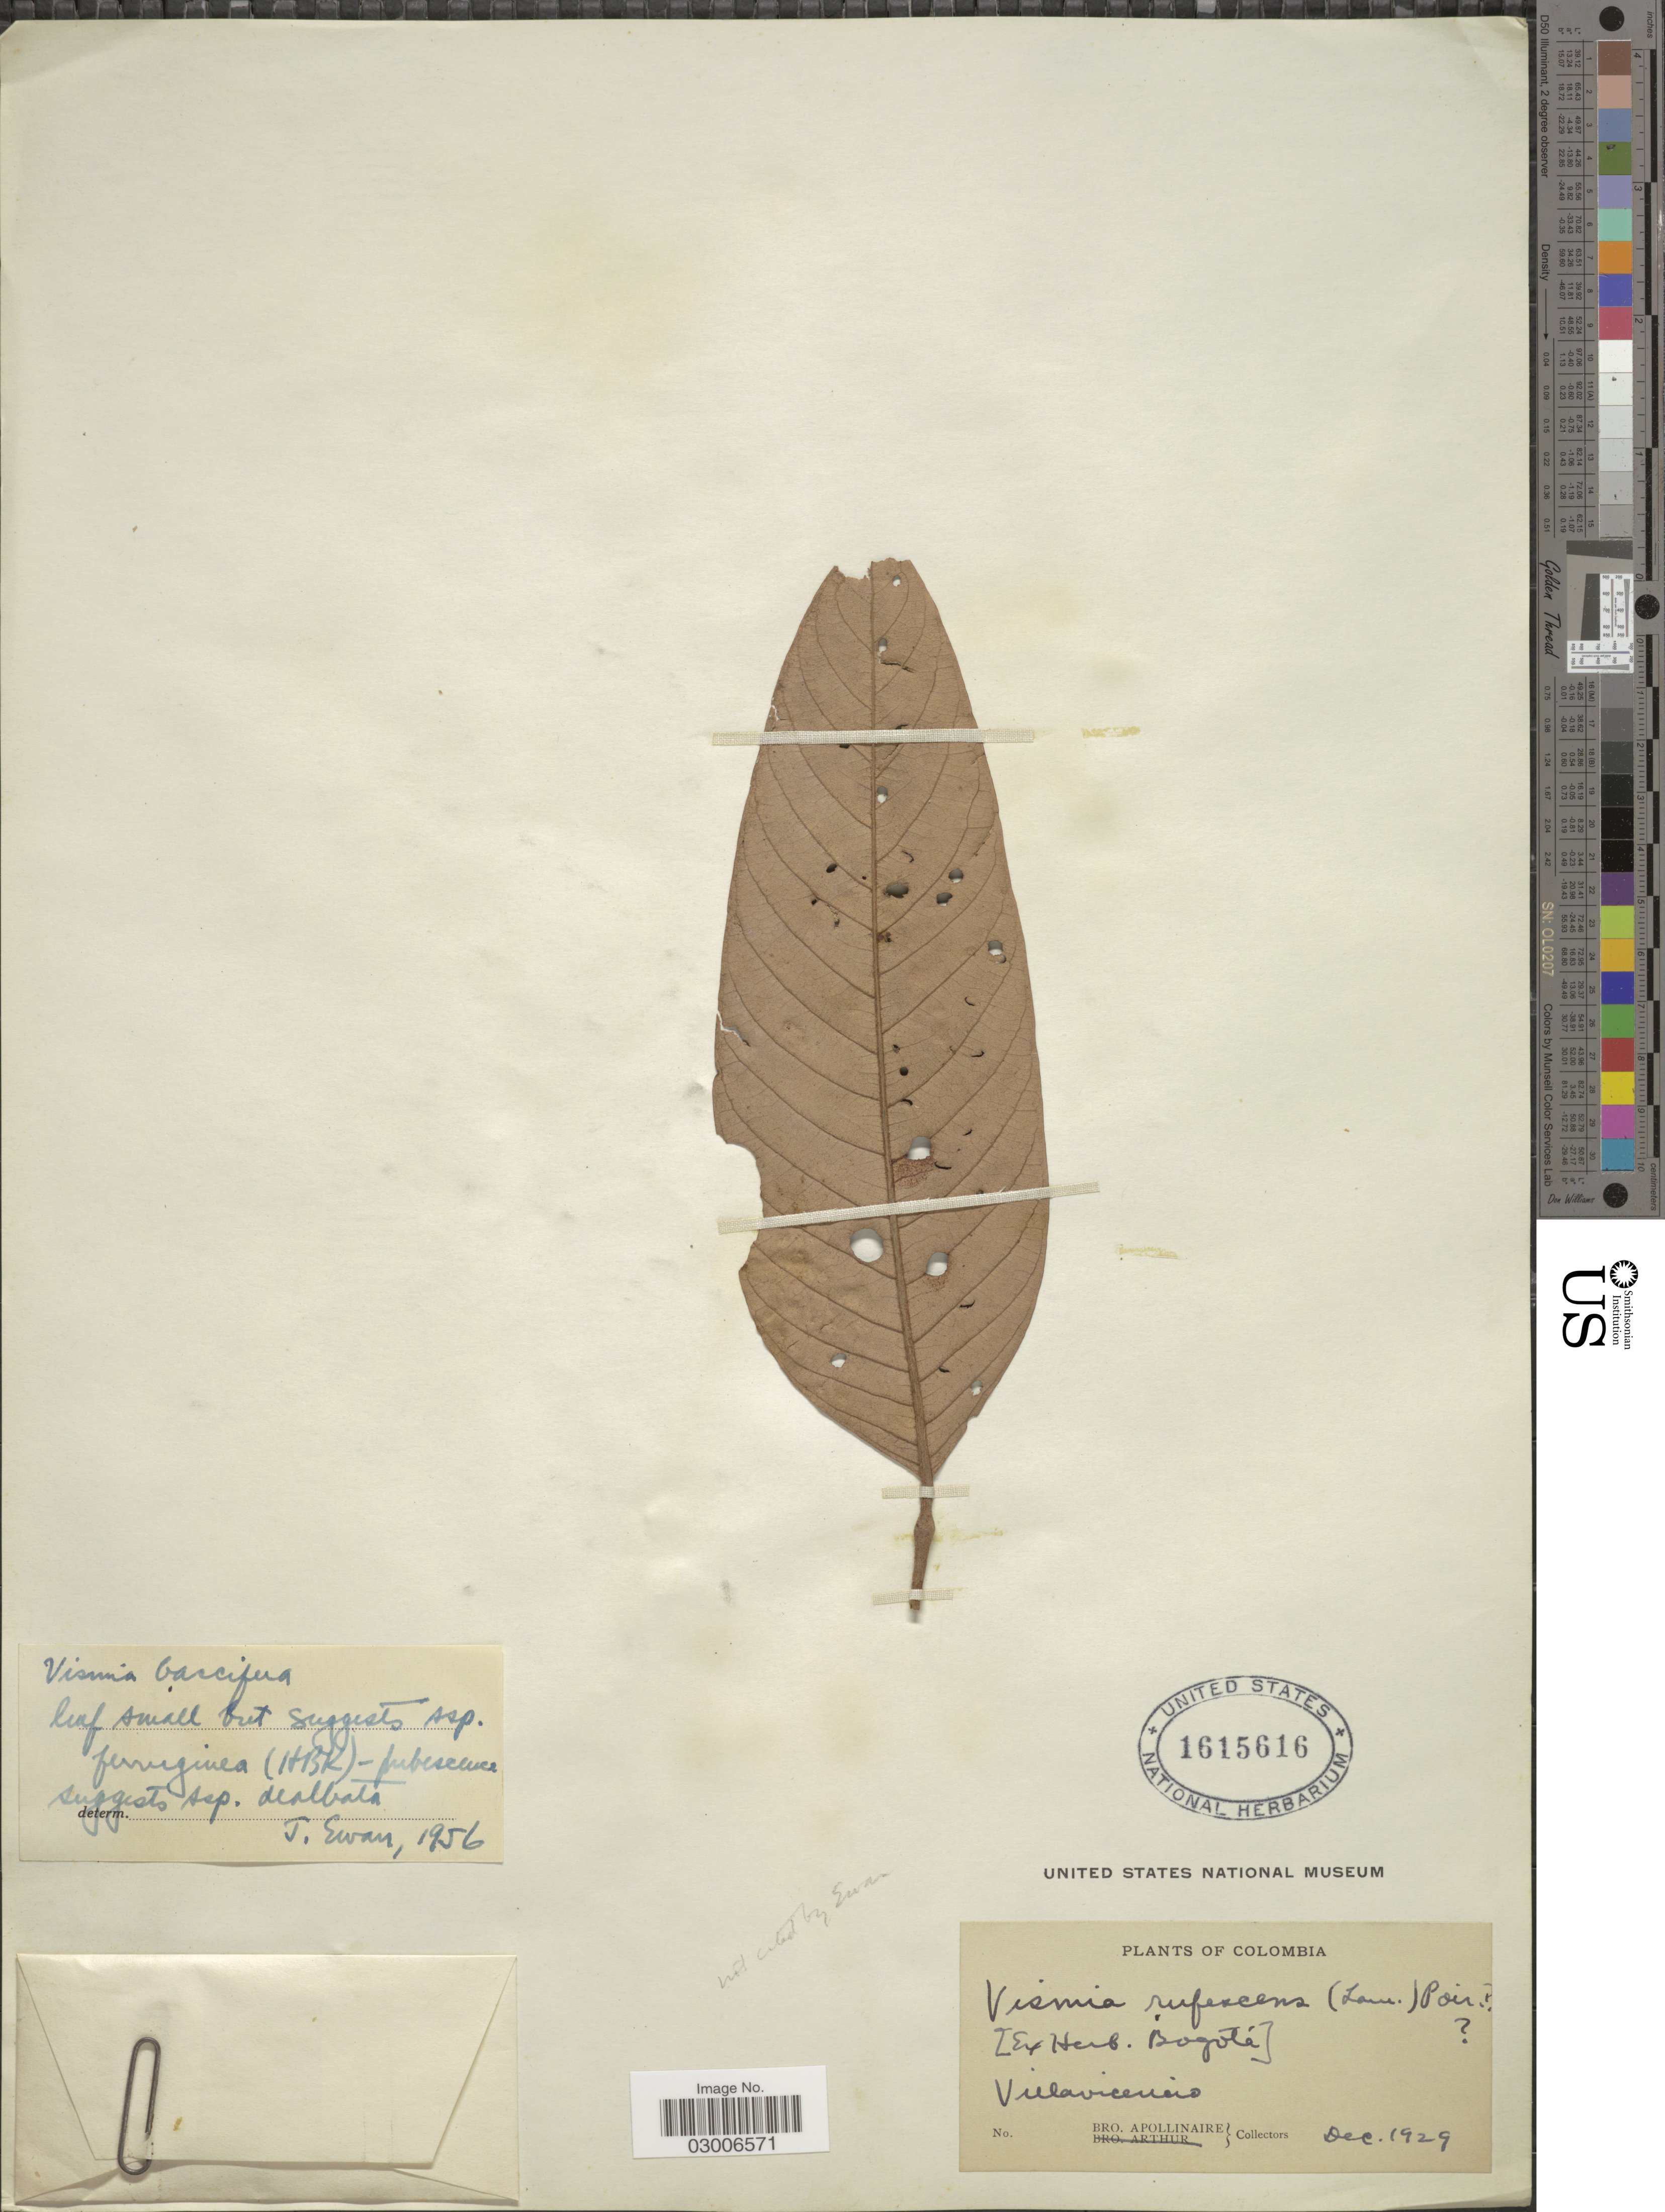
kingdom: Plantae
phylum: Tracheophyta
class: Magnoliopsida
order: Malpighiales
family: Hypericaceae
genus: Vismia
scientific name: Vismia baccifera subsp. dealbata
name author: (Kunth) Ewan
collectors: Bro. Apollinaire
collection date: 1929-12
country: Colombia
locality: Villavicencio.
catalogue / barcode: US 1615616